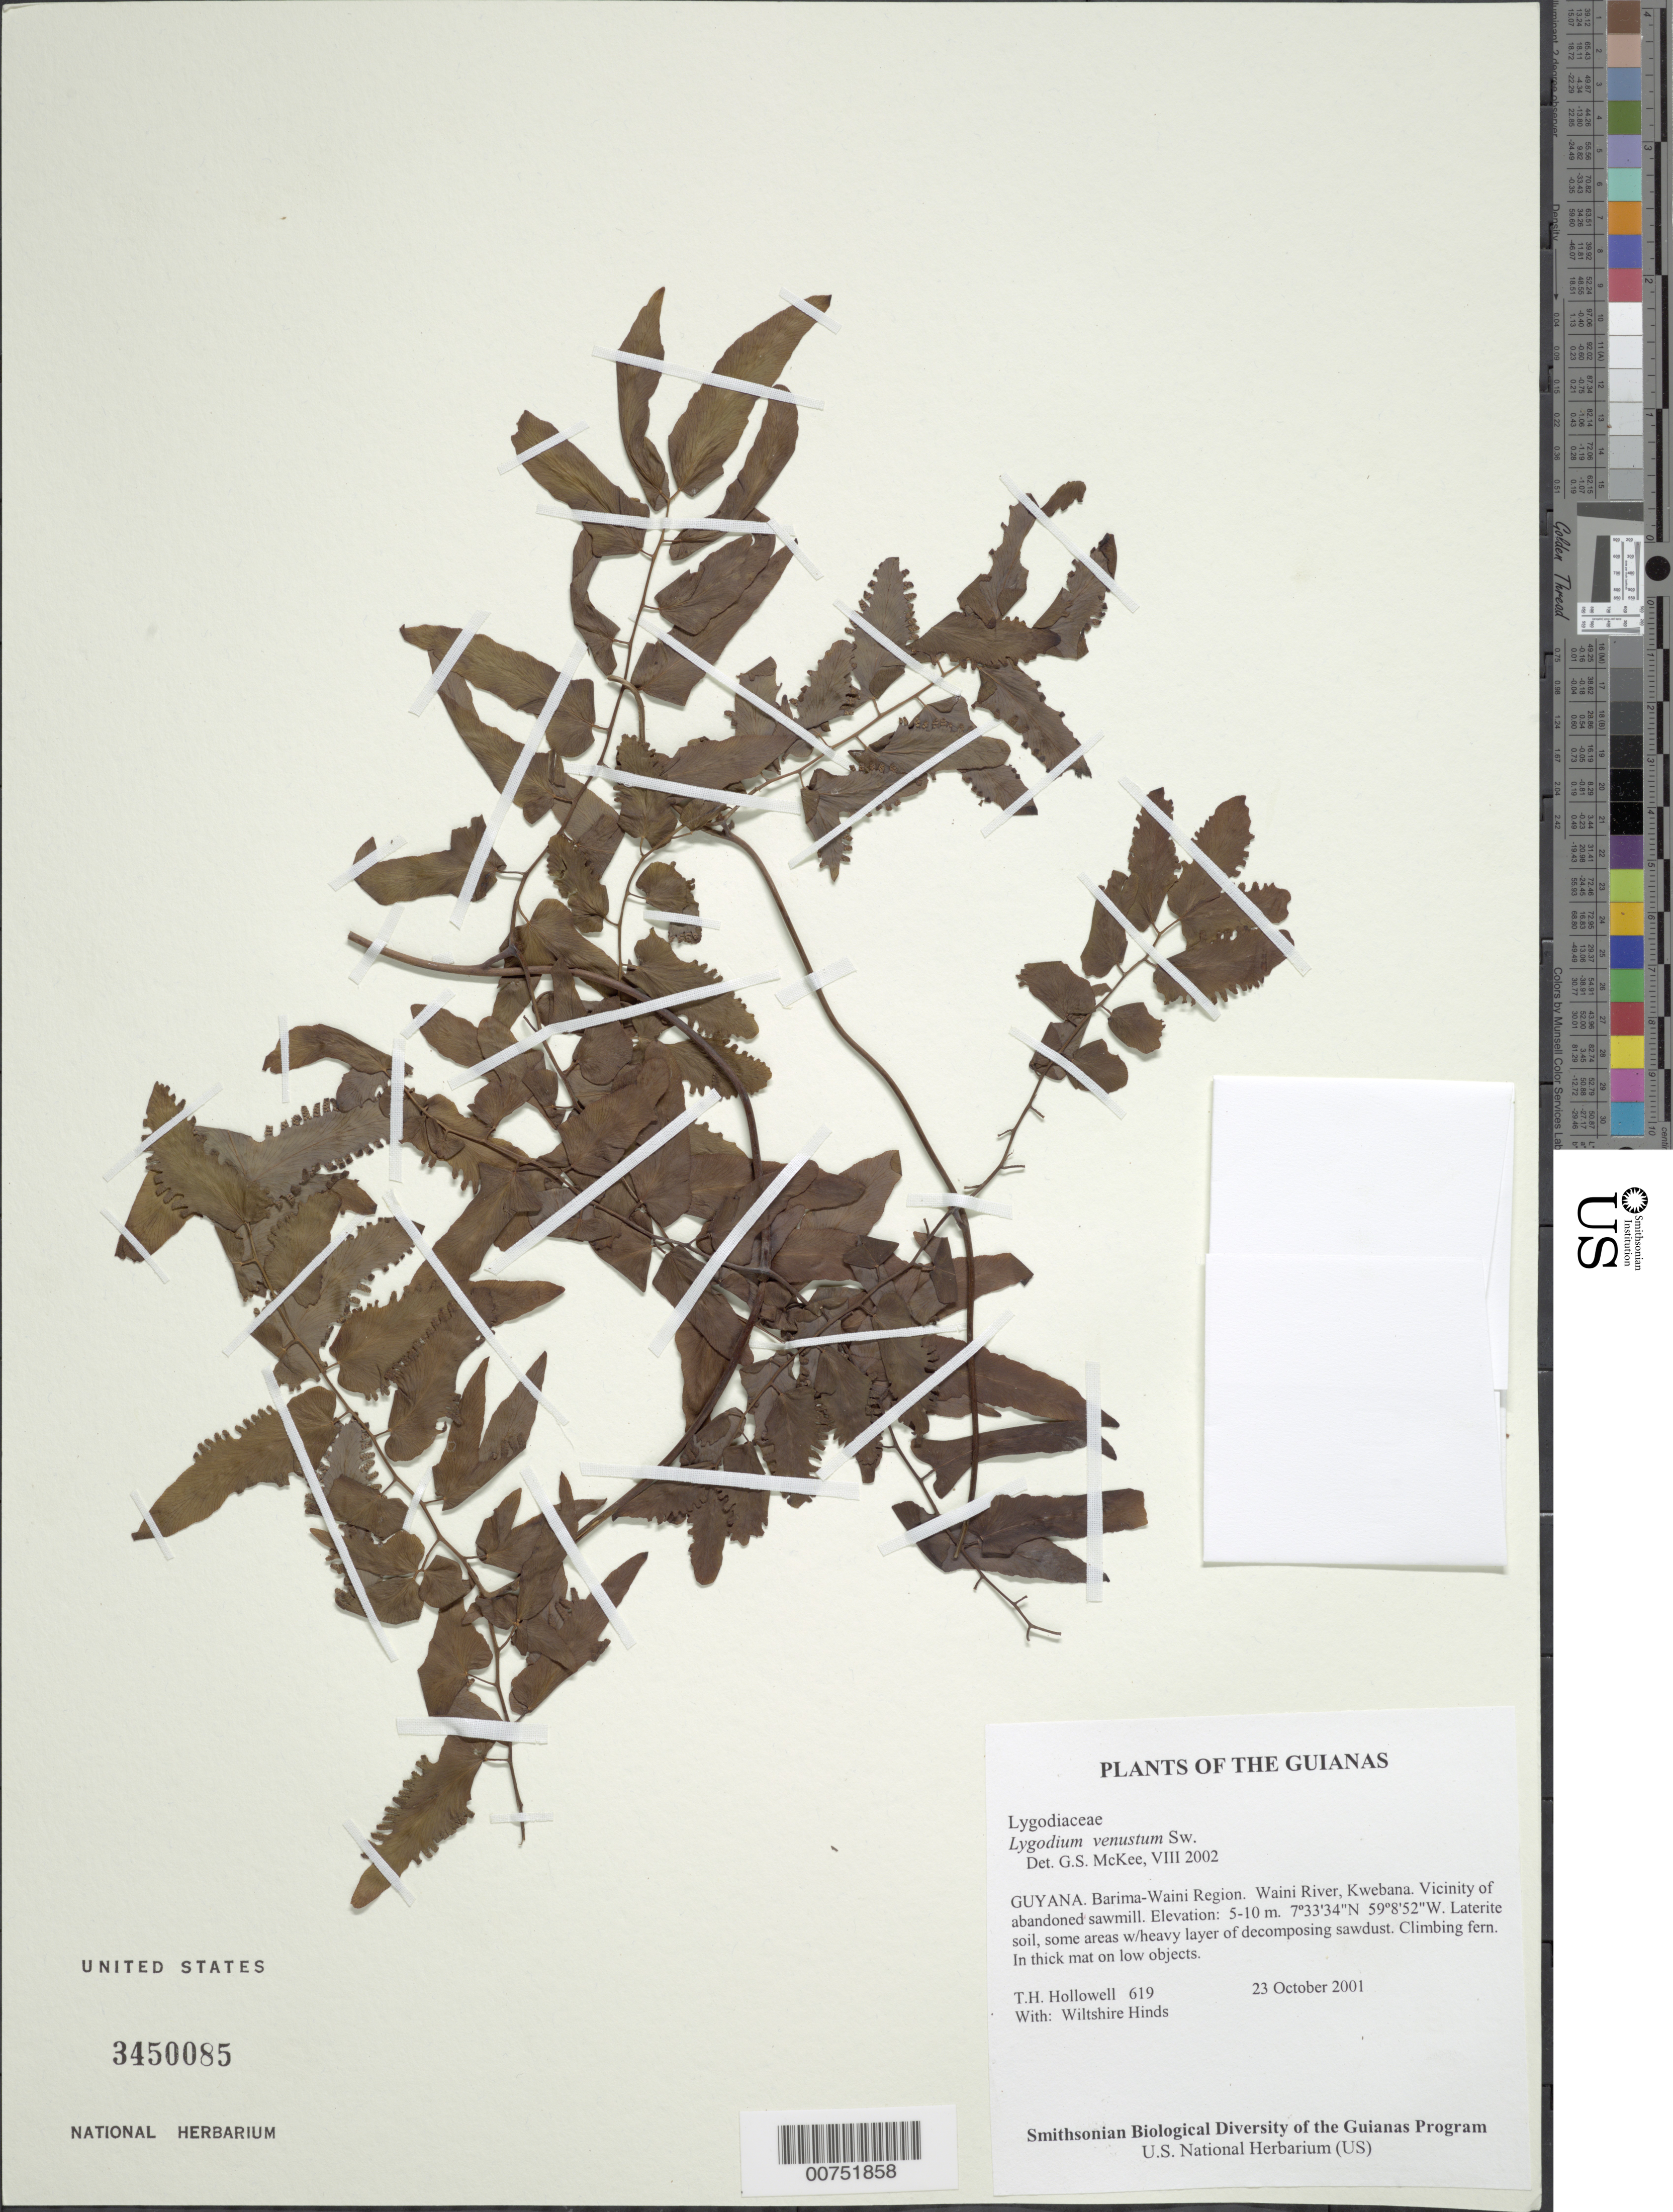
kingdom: Plantae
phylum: Tracheophyta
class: Polypodiopsida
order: Schizaeales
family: Lygodiaceae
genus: Lygodium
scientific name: Lygodium venustum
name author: Sw.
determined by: McKee, G. S., (US), NMNH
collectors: T. Hollowell & W. Hinds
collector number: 619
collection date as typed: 23 October 2001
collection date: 2001-10-23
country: Guyana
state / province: Barima-Waini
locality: Waini River, Kwebana. Vicinity of abandoned sawmill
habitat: Laterite soil, some areas w/heavy layer of decomposing sawdust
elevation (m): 5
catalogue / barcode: US 3450085